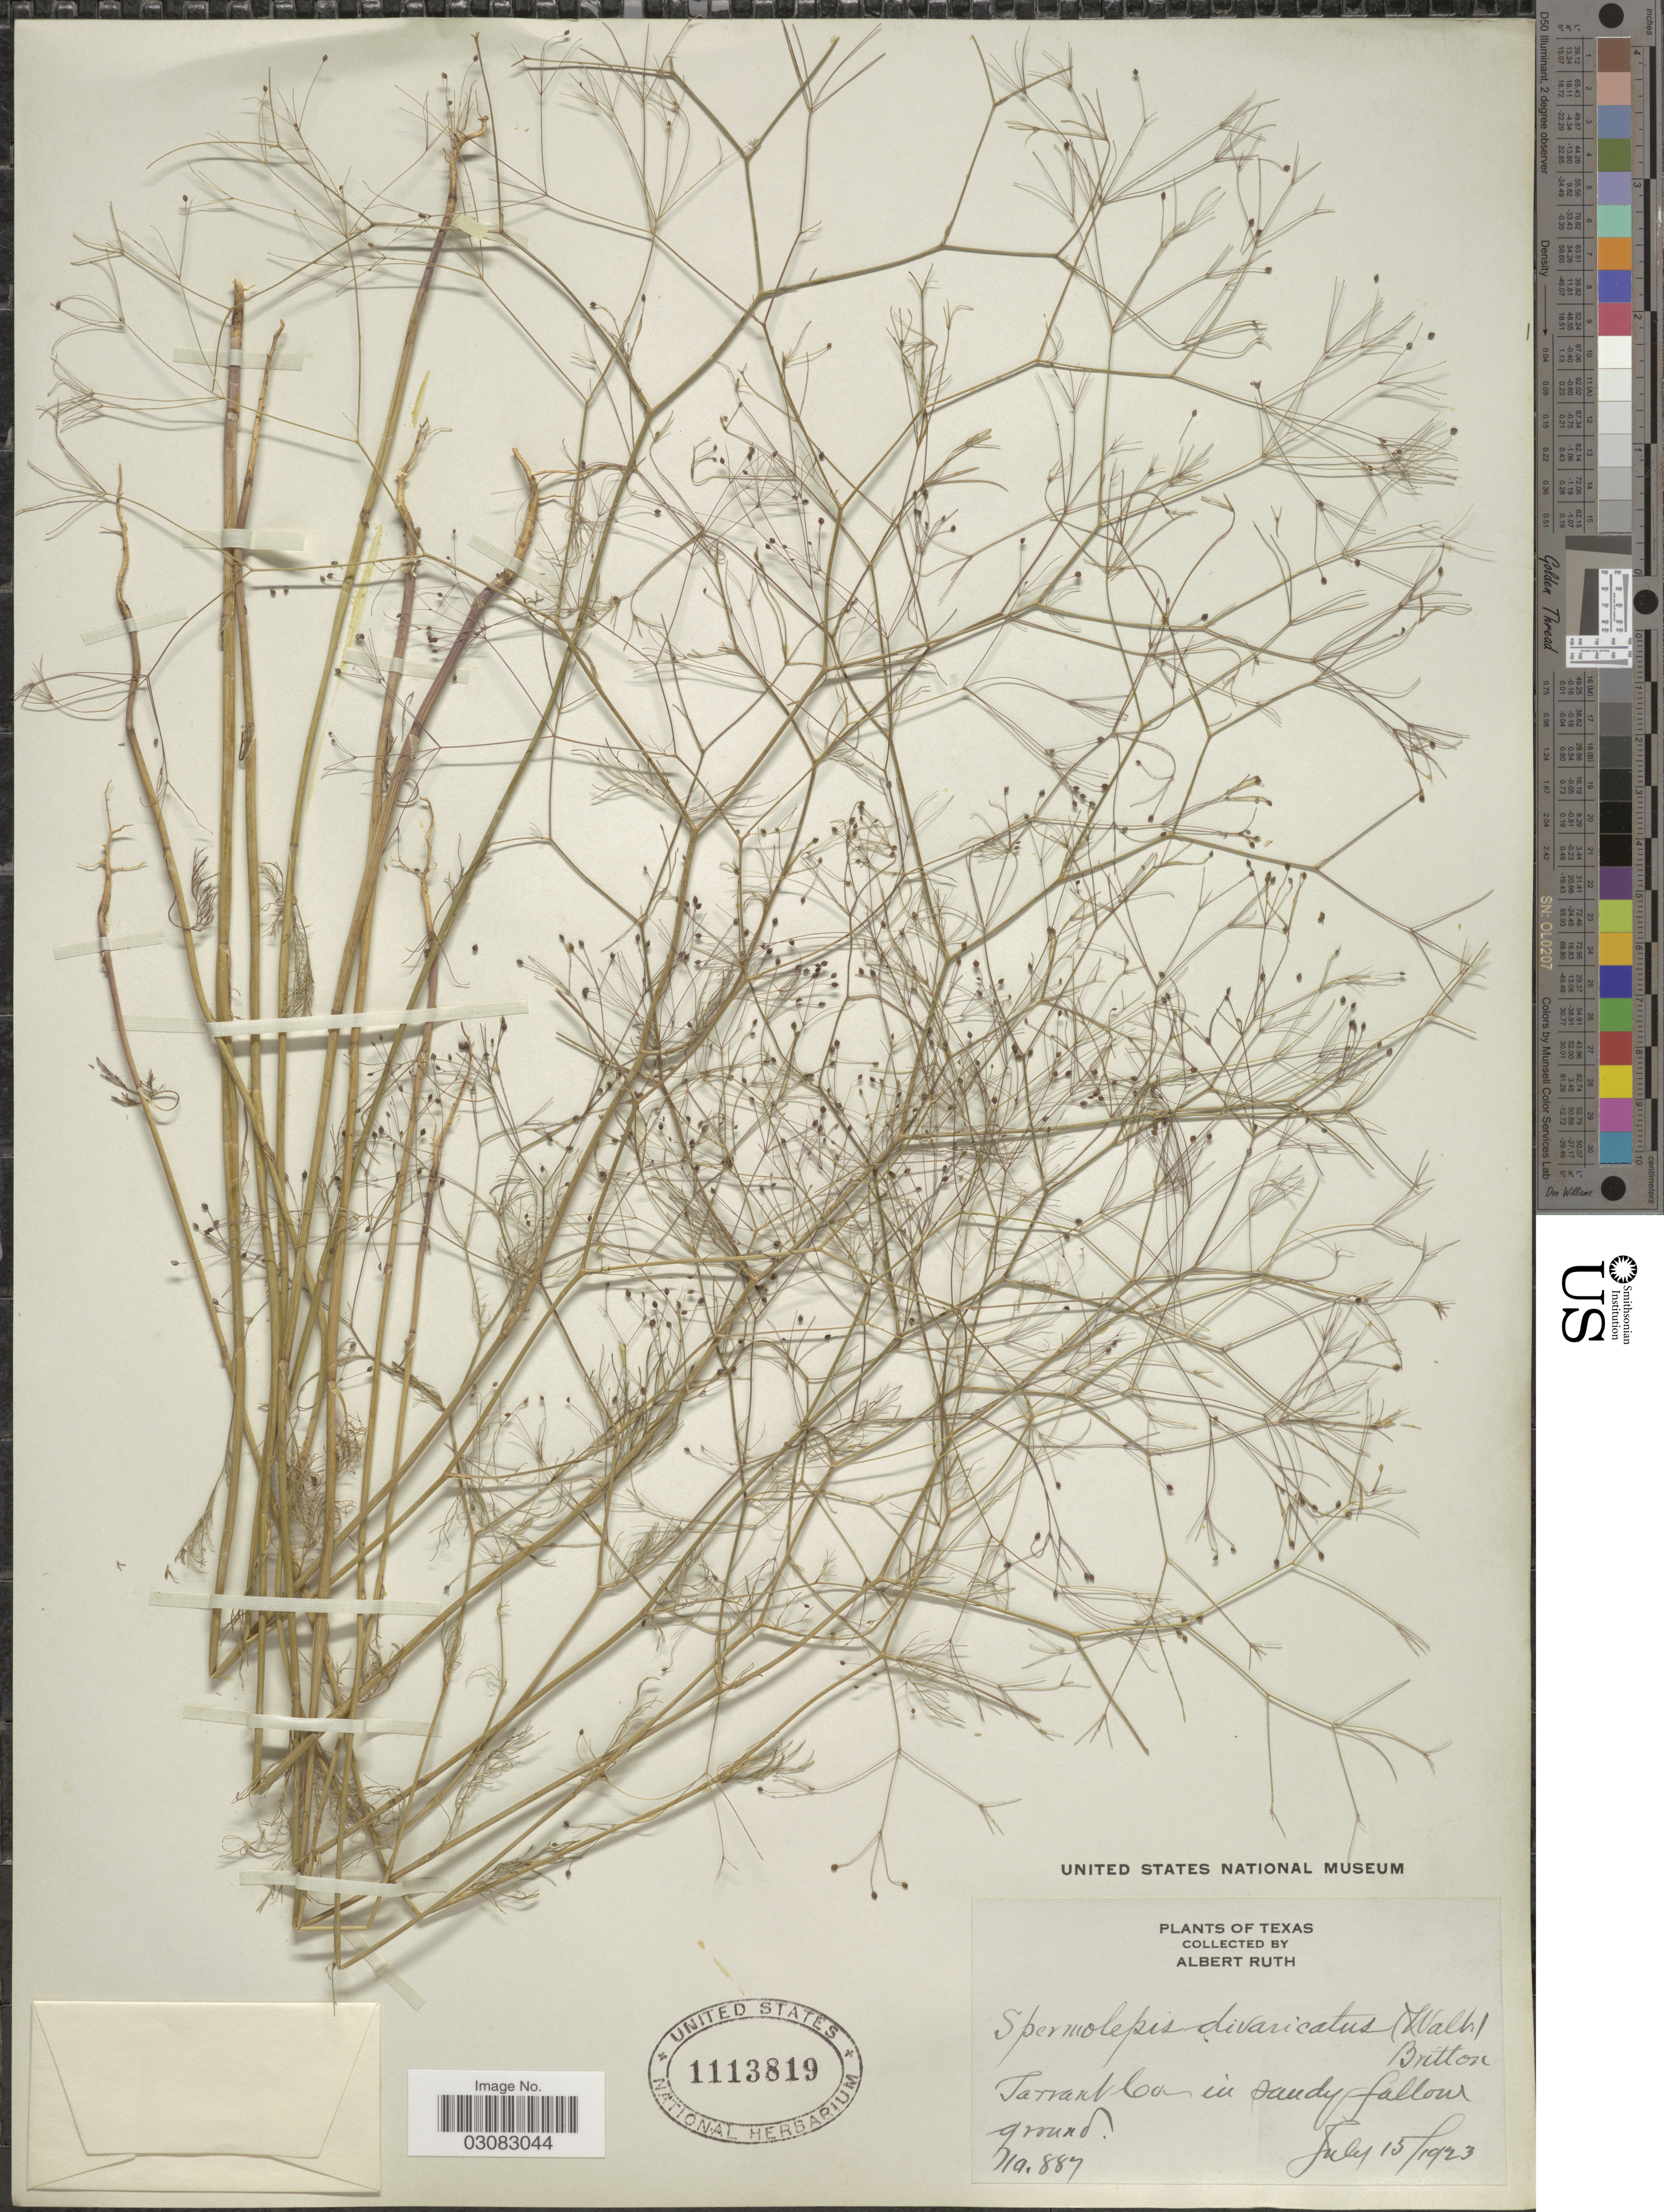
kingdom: Plantae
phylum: Tracheophyta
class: Magnoliopsida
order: Apiales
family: Apiaceae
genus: Spermolepis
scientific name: Spermolepis divaricata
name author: (Walter) Raf.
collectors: A. Ruth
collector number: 887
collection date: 1923-07-15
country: United States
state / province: Texas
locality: Tarrant Co., in sandy follow ground.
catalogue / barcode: US 1113319